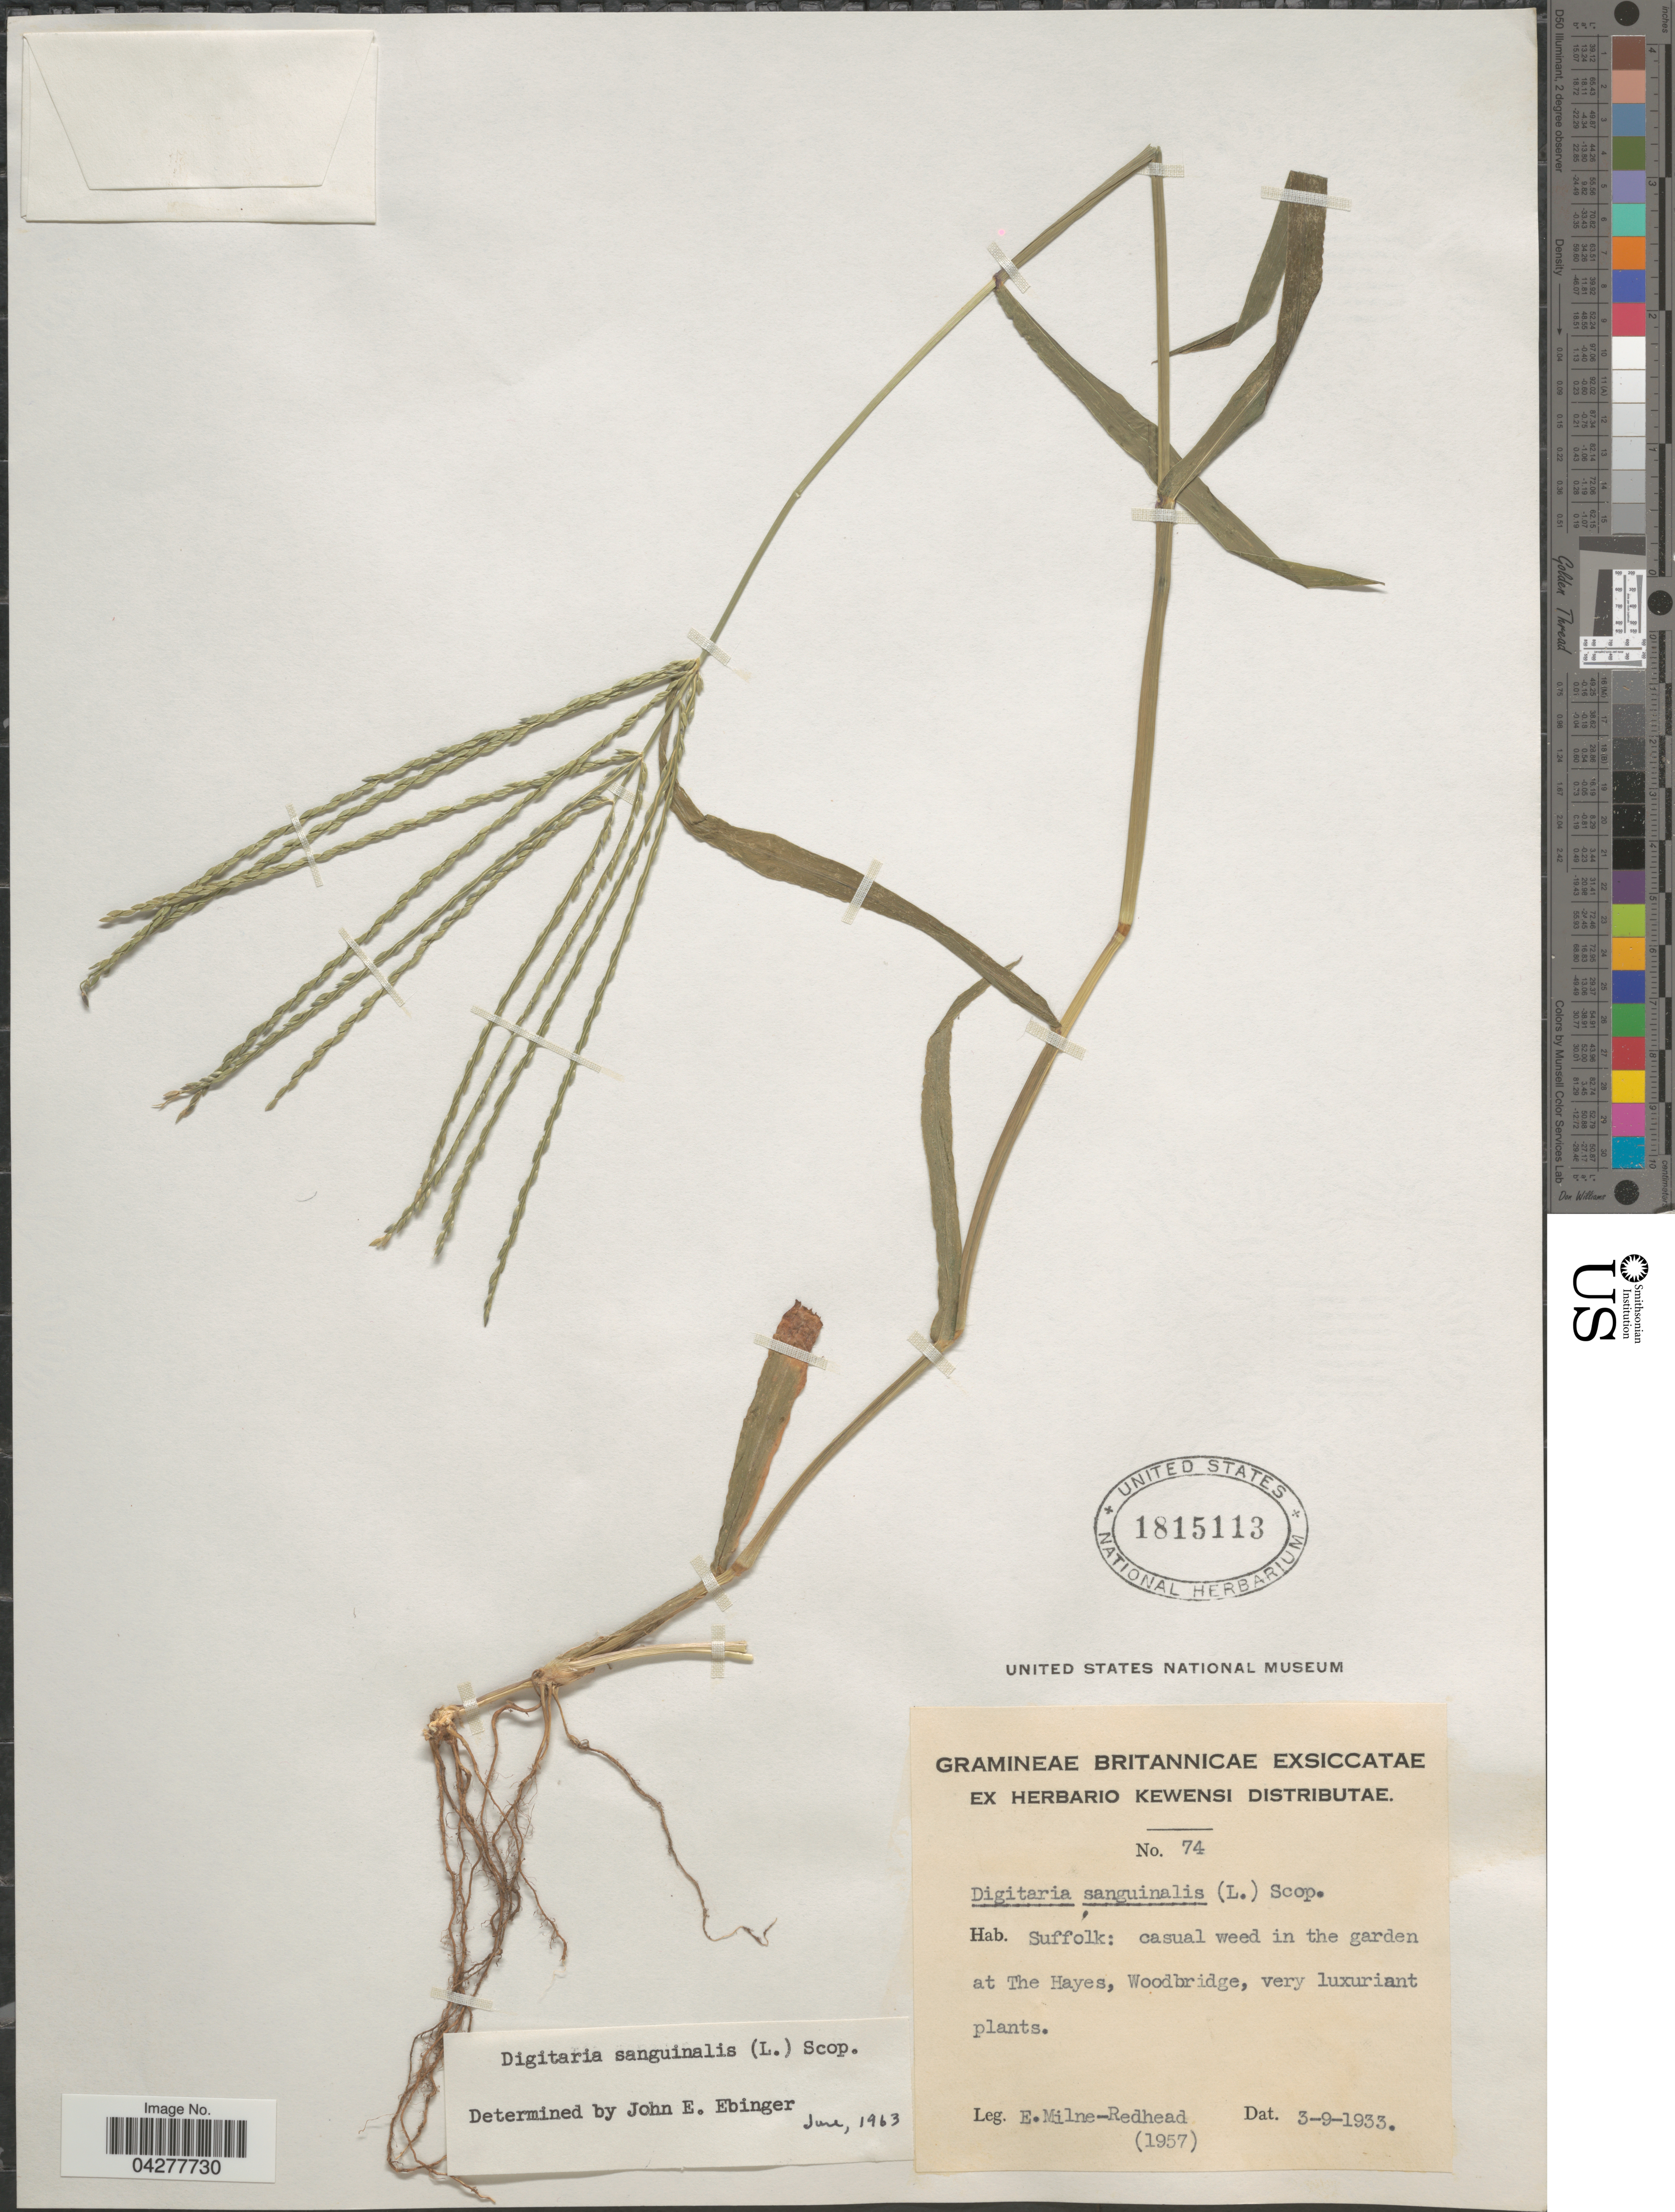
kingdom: Plantae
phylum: Tracheophyta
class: Liliopsida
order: Poales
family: Poaceae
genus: Digitaria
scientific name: Digitaria sanguinalis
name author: (L.) Scop.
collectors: E. W. Milne-Redhead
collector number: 1957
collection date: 1933-09-03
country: United Kingdom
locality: Britannicae. Suffolk: in the garden at The Hayes, Woodbridge.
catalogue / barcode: US 1815113